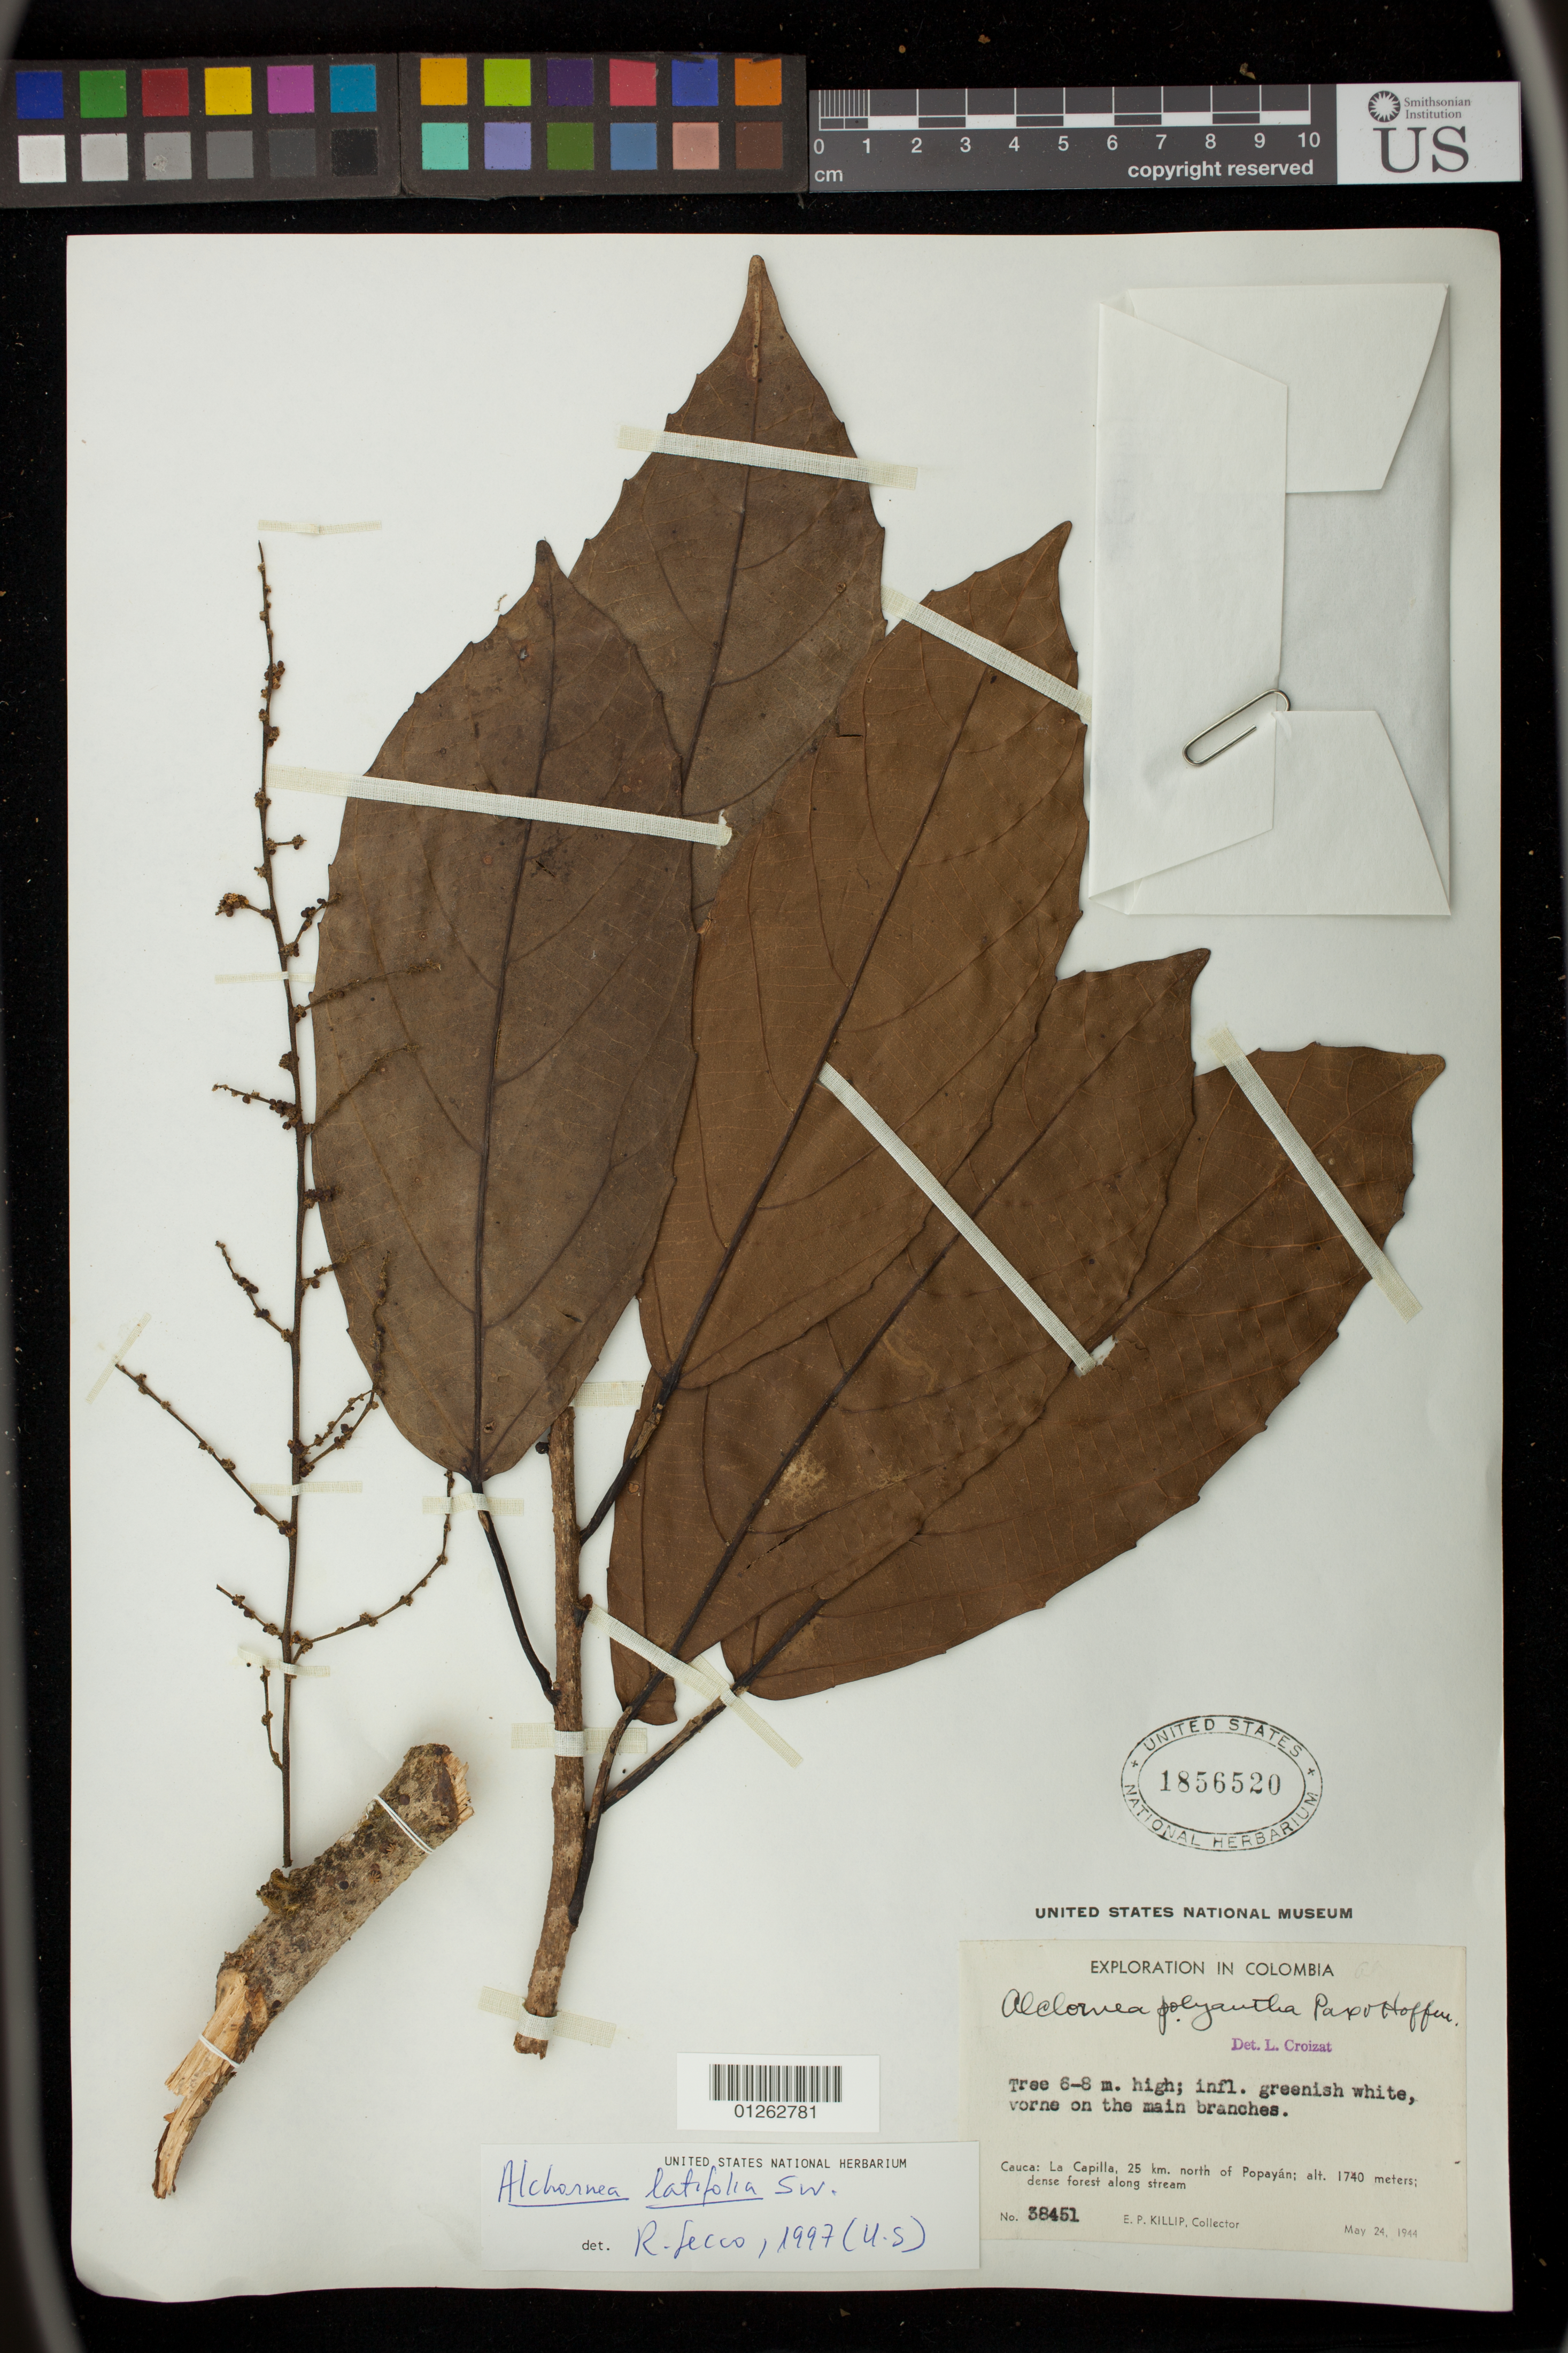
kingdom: Plantae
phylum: Tracheophyta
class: Magnoliopsida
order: Malpighiales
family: Euphorbiaceae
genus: Alchornea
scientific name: Alchornea latifolia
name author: Sw.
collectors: E. P. Killip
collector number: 38461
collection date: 1944-05-24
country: Colombia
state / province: Cauca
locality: La Capilla, 25 km. north of Popayan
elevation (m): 1740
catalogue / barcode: US 185620